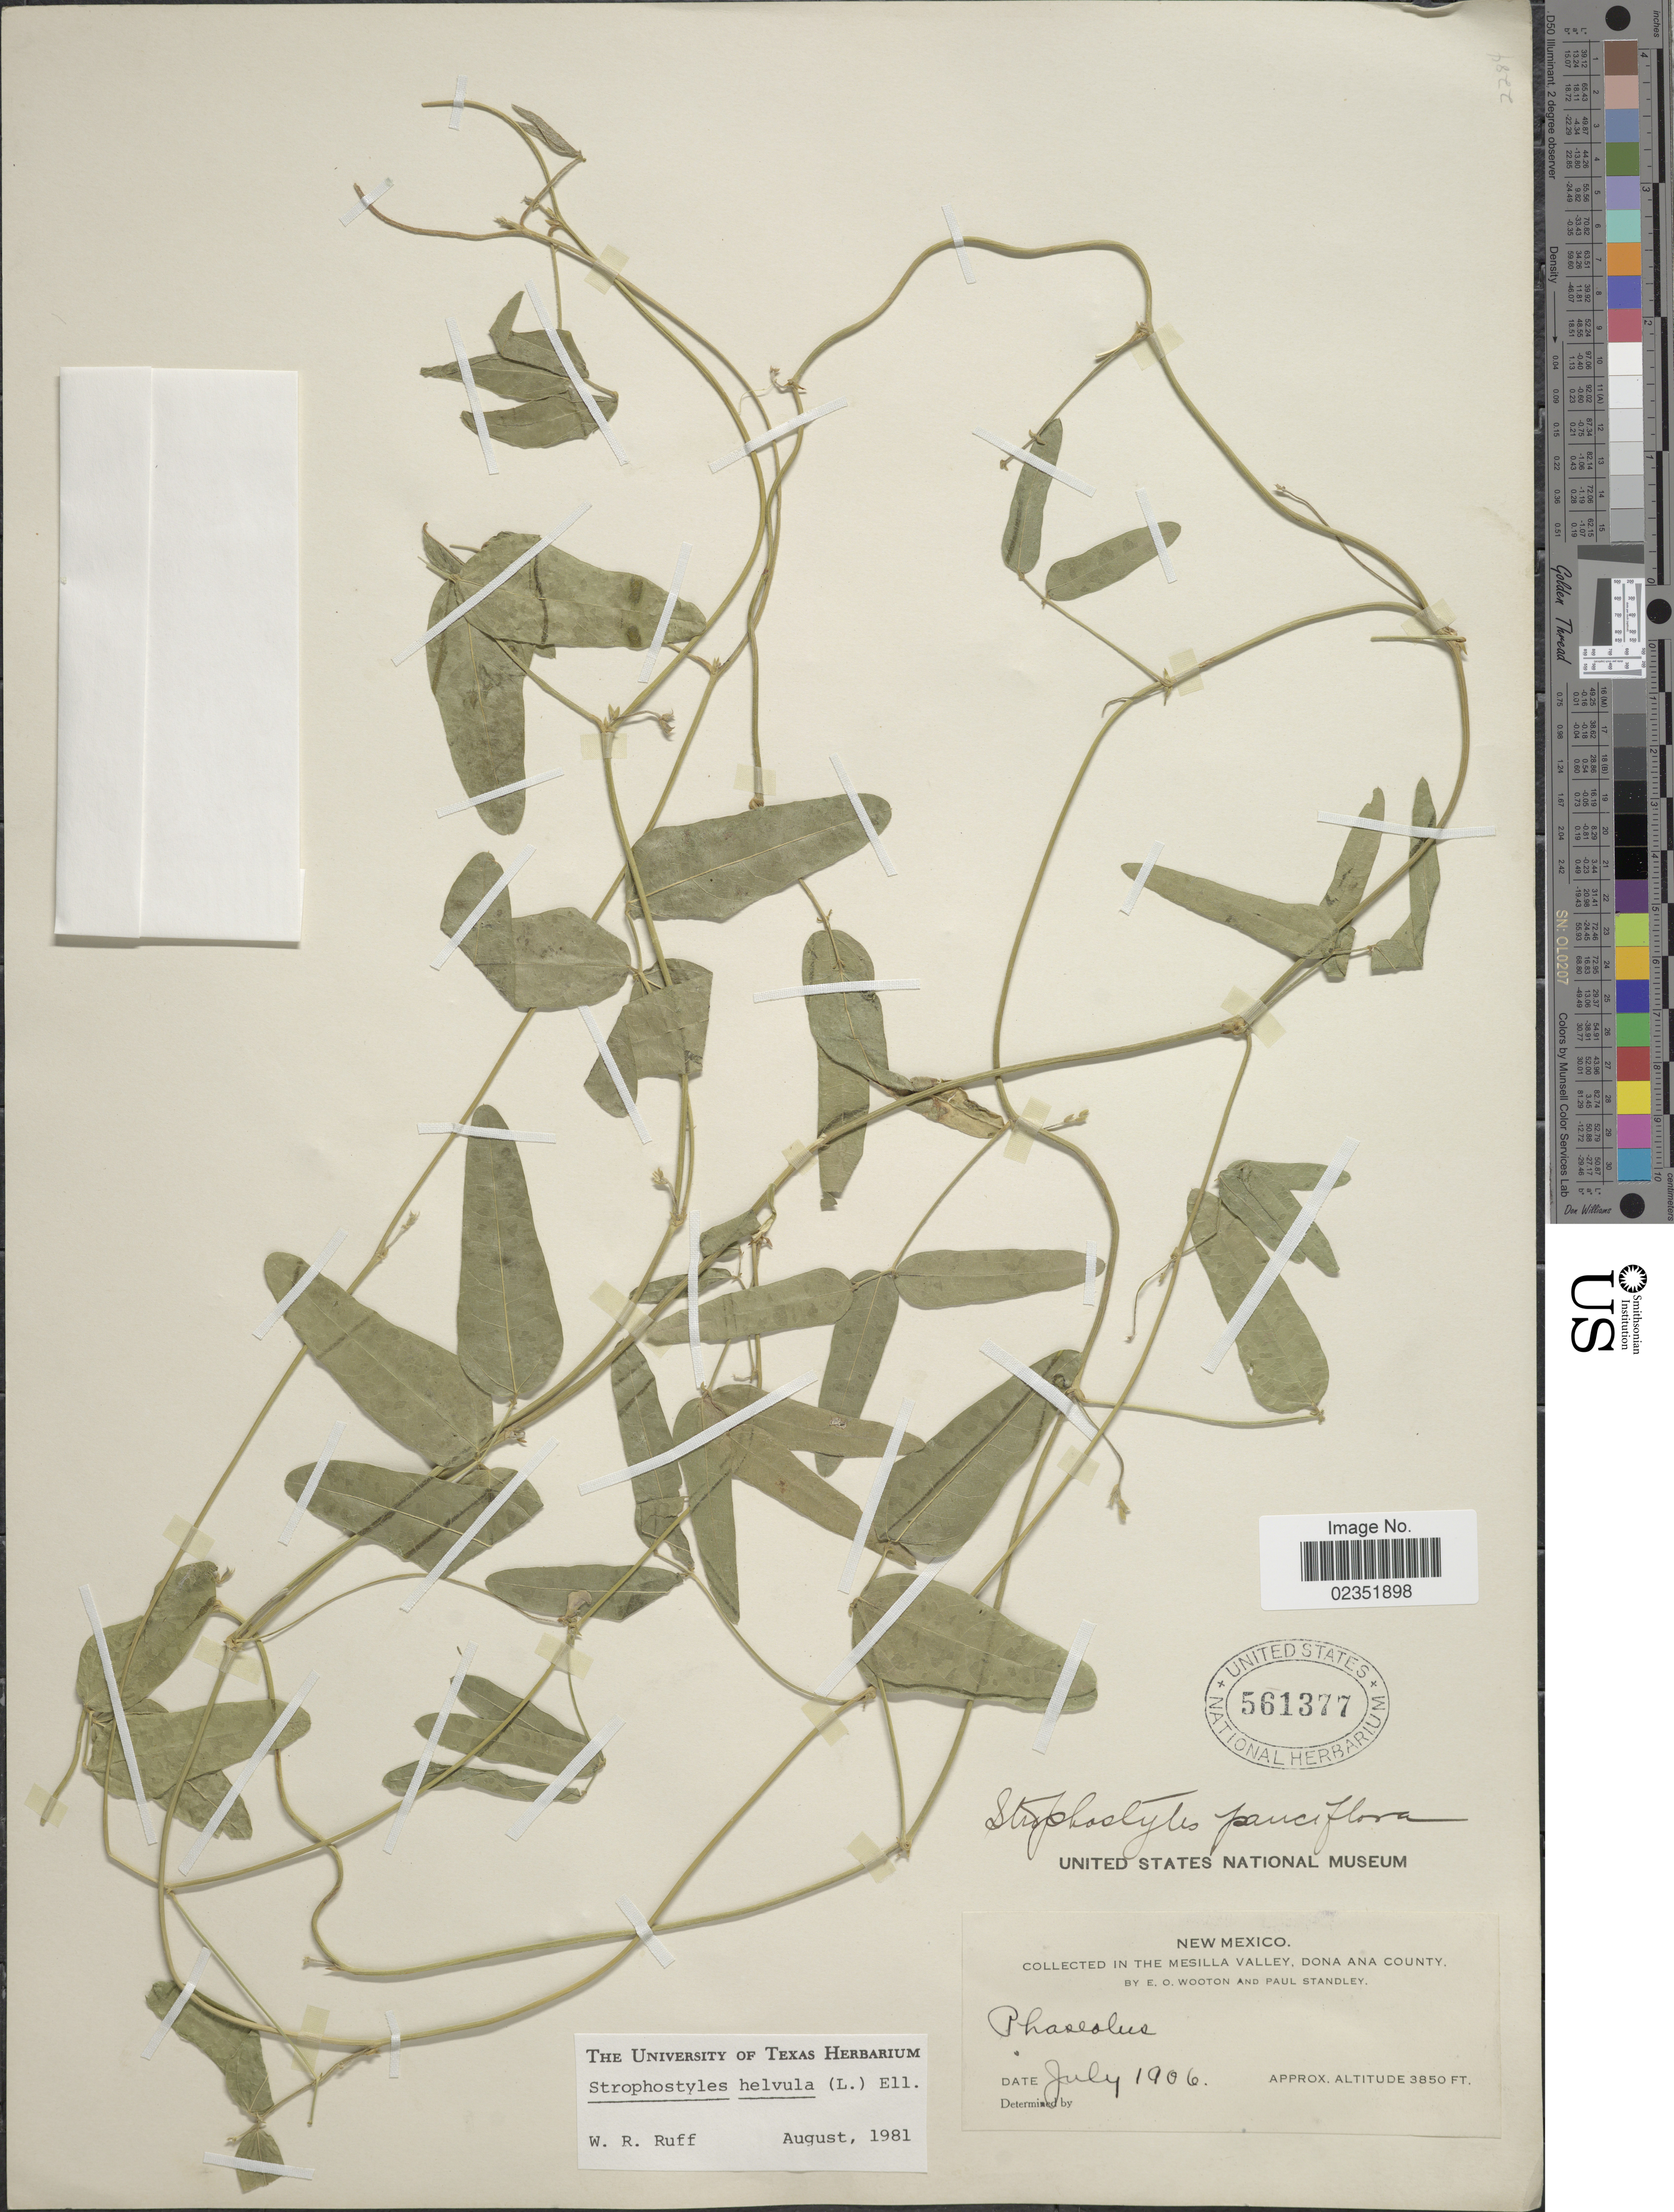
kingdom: Plantae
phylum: Tracheophyta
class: Magnoliopsida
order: Fabales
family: Fabaceae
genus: Strophostyles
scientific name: Strophostyles helvola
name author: (L.) Elliott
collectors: E. O. Wooton & P. C. Standley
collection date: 1906-07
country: United States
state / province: New Mexico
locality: In The Mesilla Valley, Dona Ana County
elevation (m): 1173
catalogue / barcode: US 561377